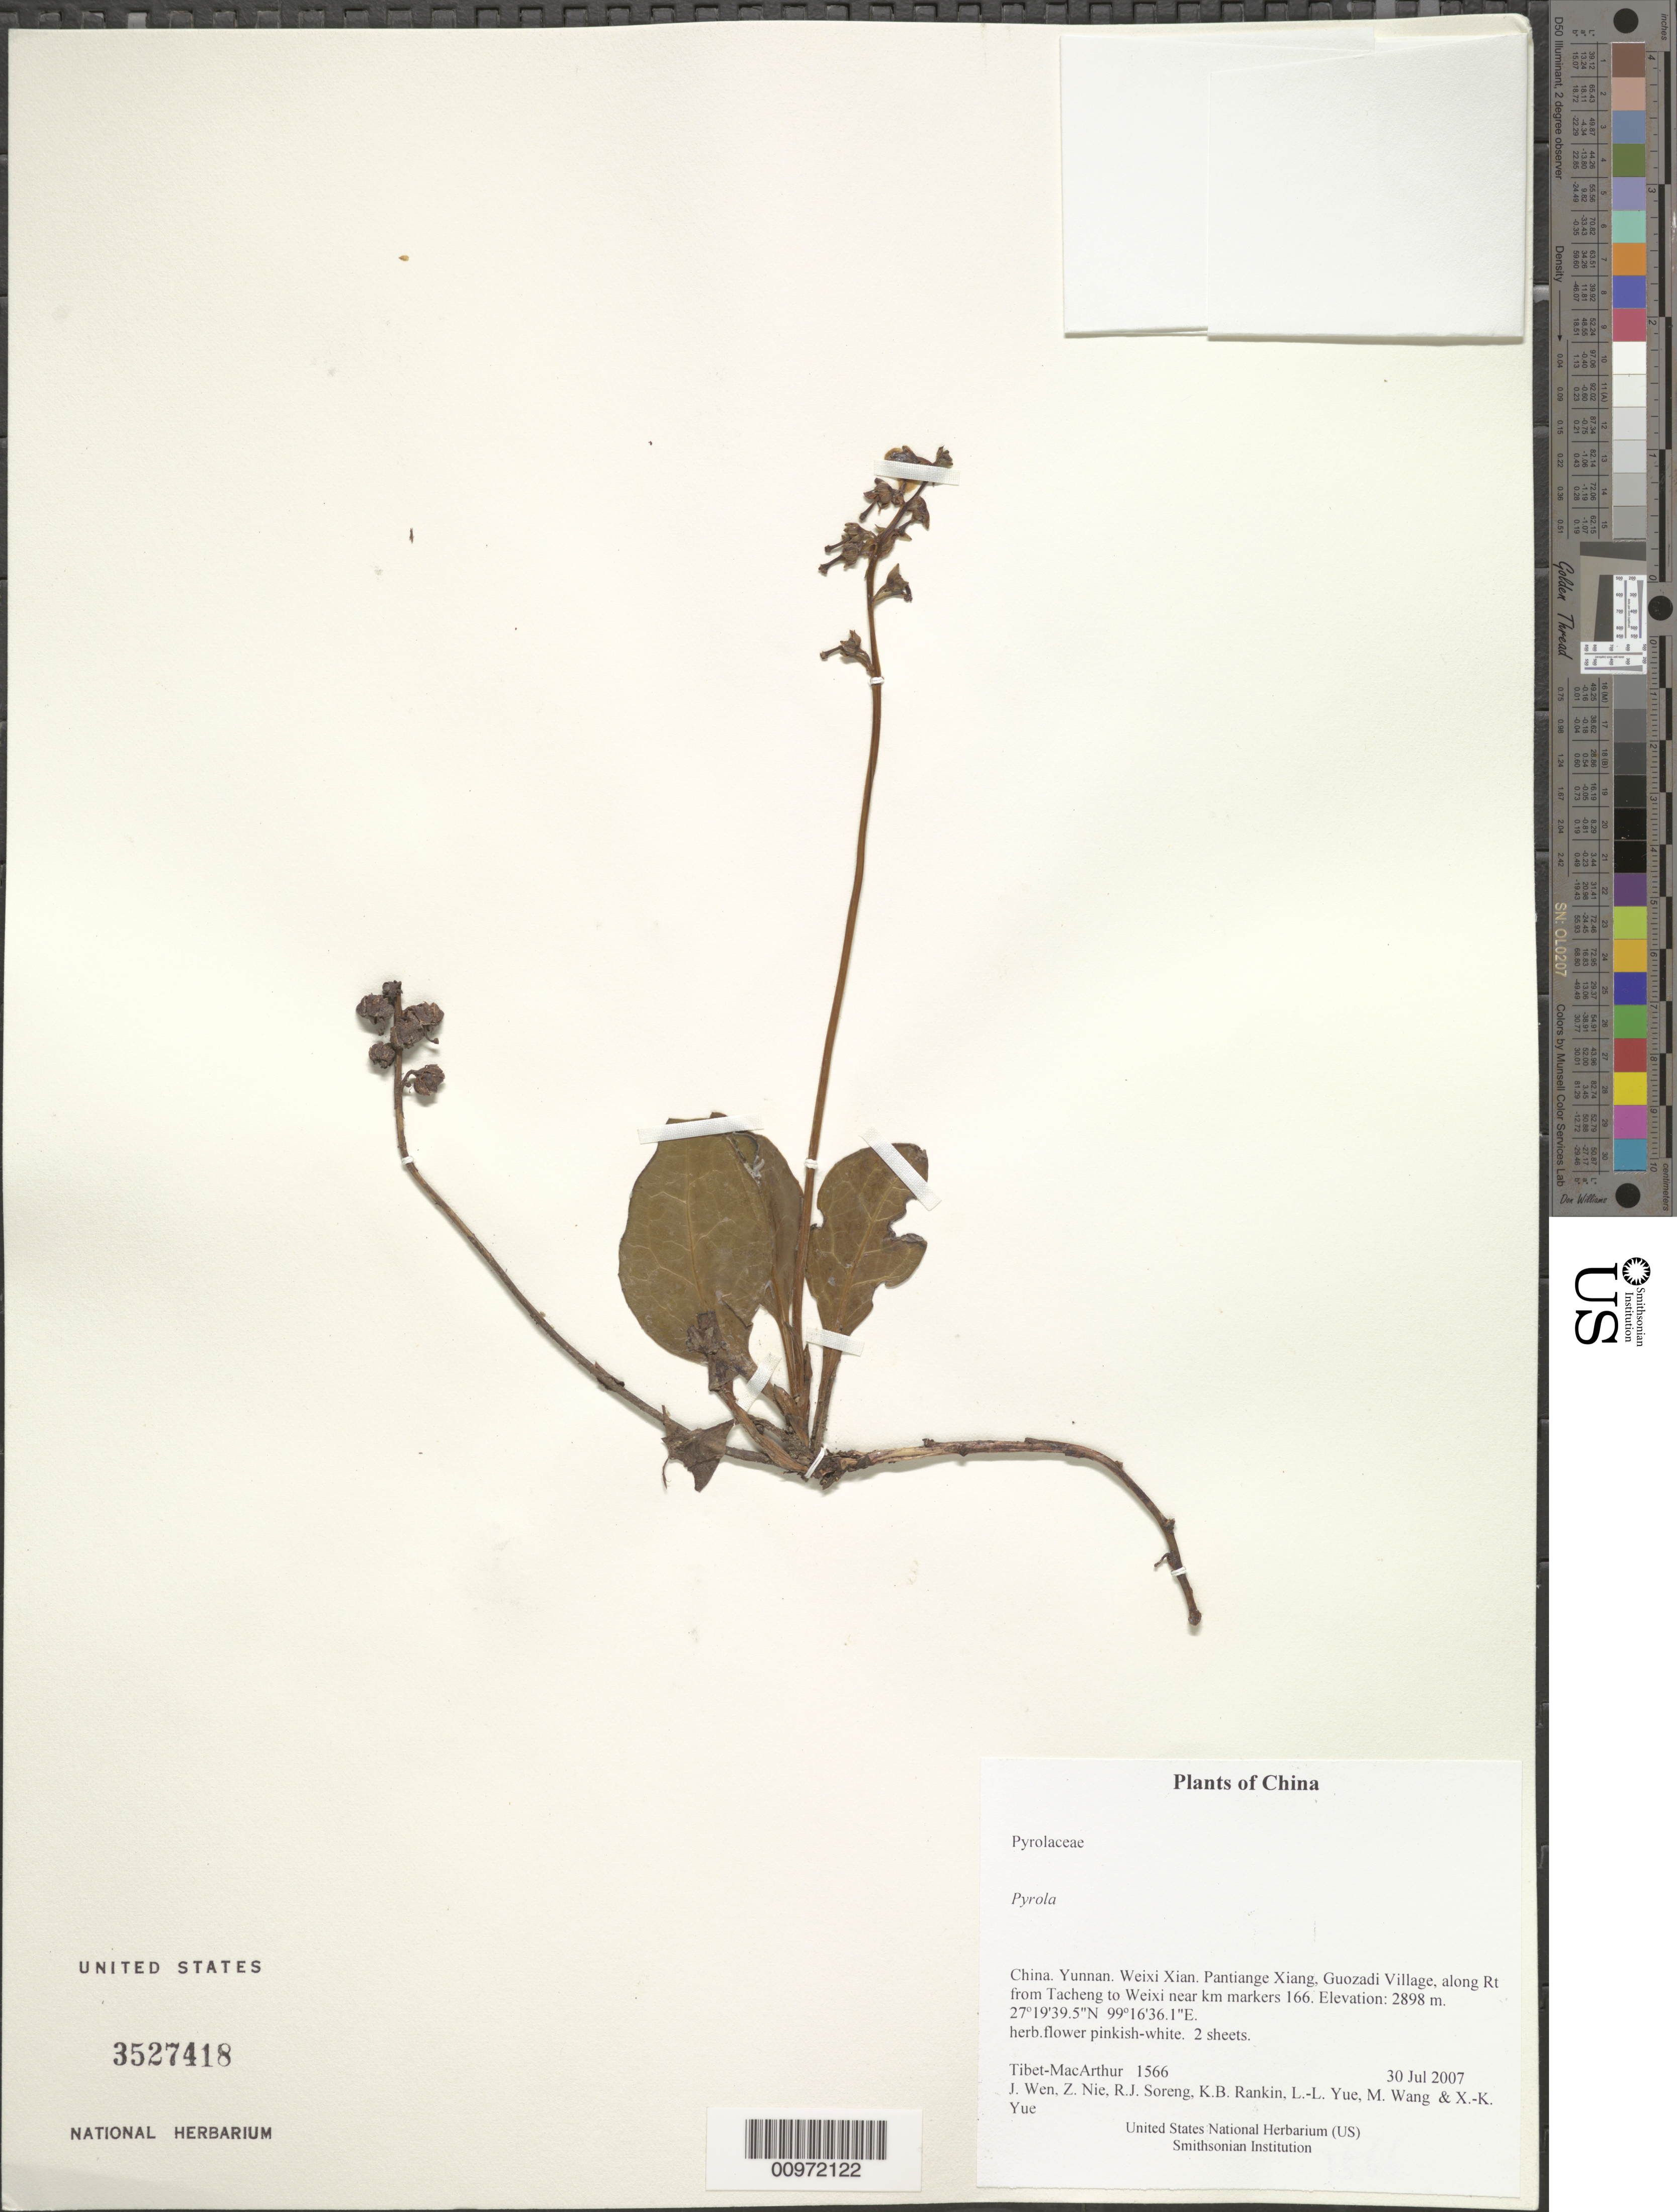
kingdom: Plantae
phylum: Tracheophyta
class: Magnoliopsida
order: Ericales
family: Ericaceae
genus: Pyrola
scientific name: Pyrola sp.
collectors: Tibet-MacArthur, J. Wen, Z. Nie, R. J. Soreng, K. Rankin, L. Yue, M. Wang & X. Yue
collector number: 1566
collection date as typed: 30 Jul 2007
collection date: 2007-07-30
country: China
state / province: Yunnan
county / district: Weixi Xian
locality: Pantiange Xiang, Guozadi Village, along Rt from Tacheng to Weixi near km markers 166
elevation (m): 2898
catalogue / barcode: US 3527419